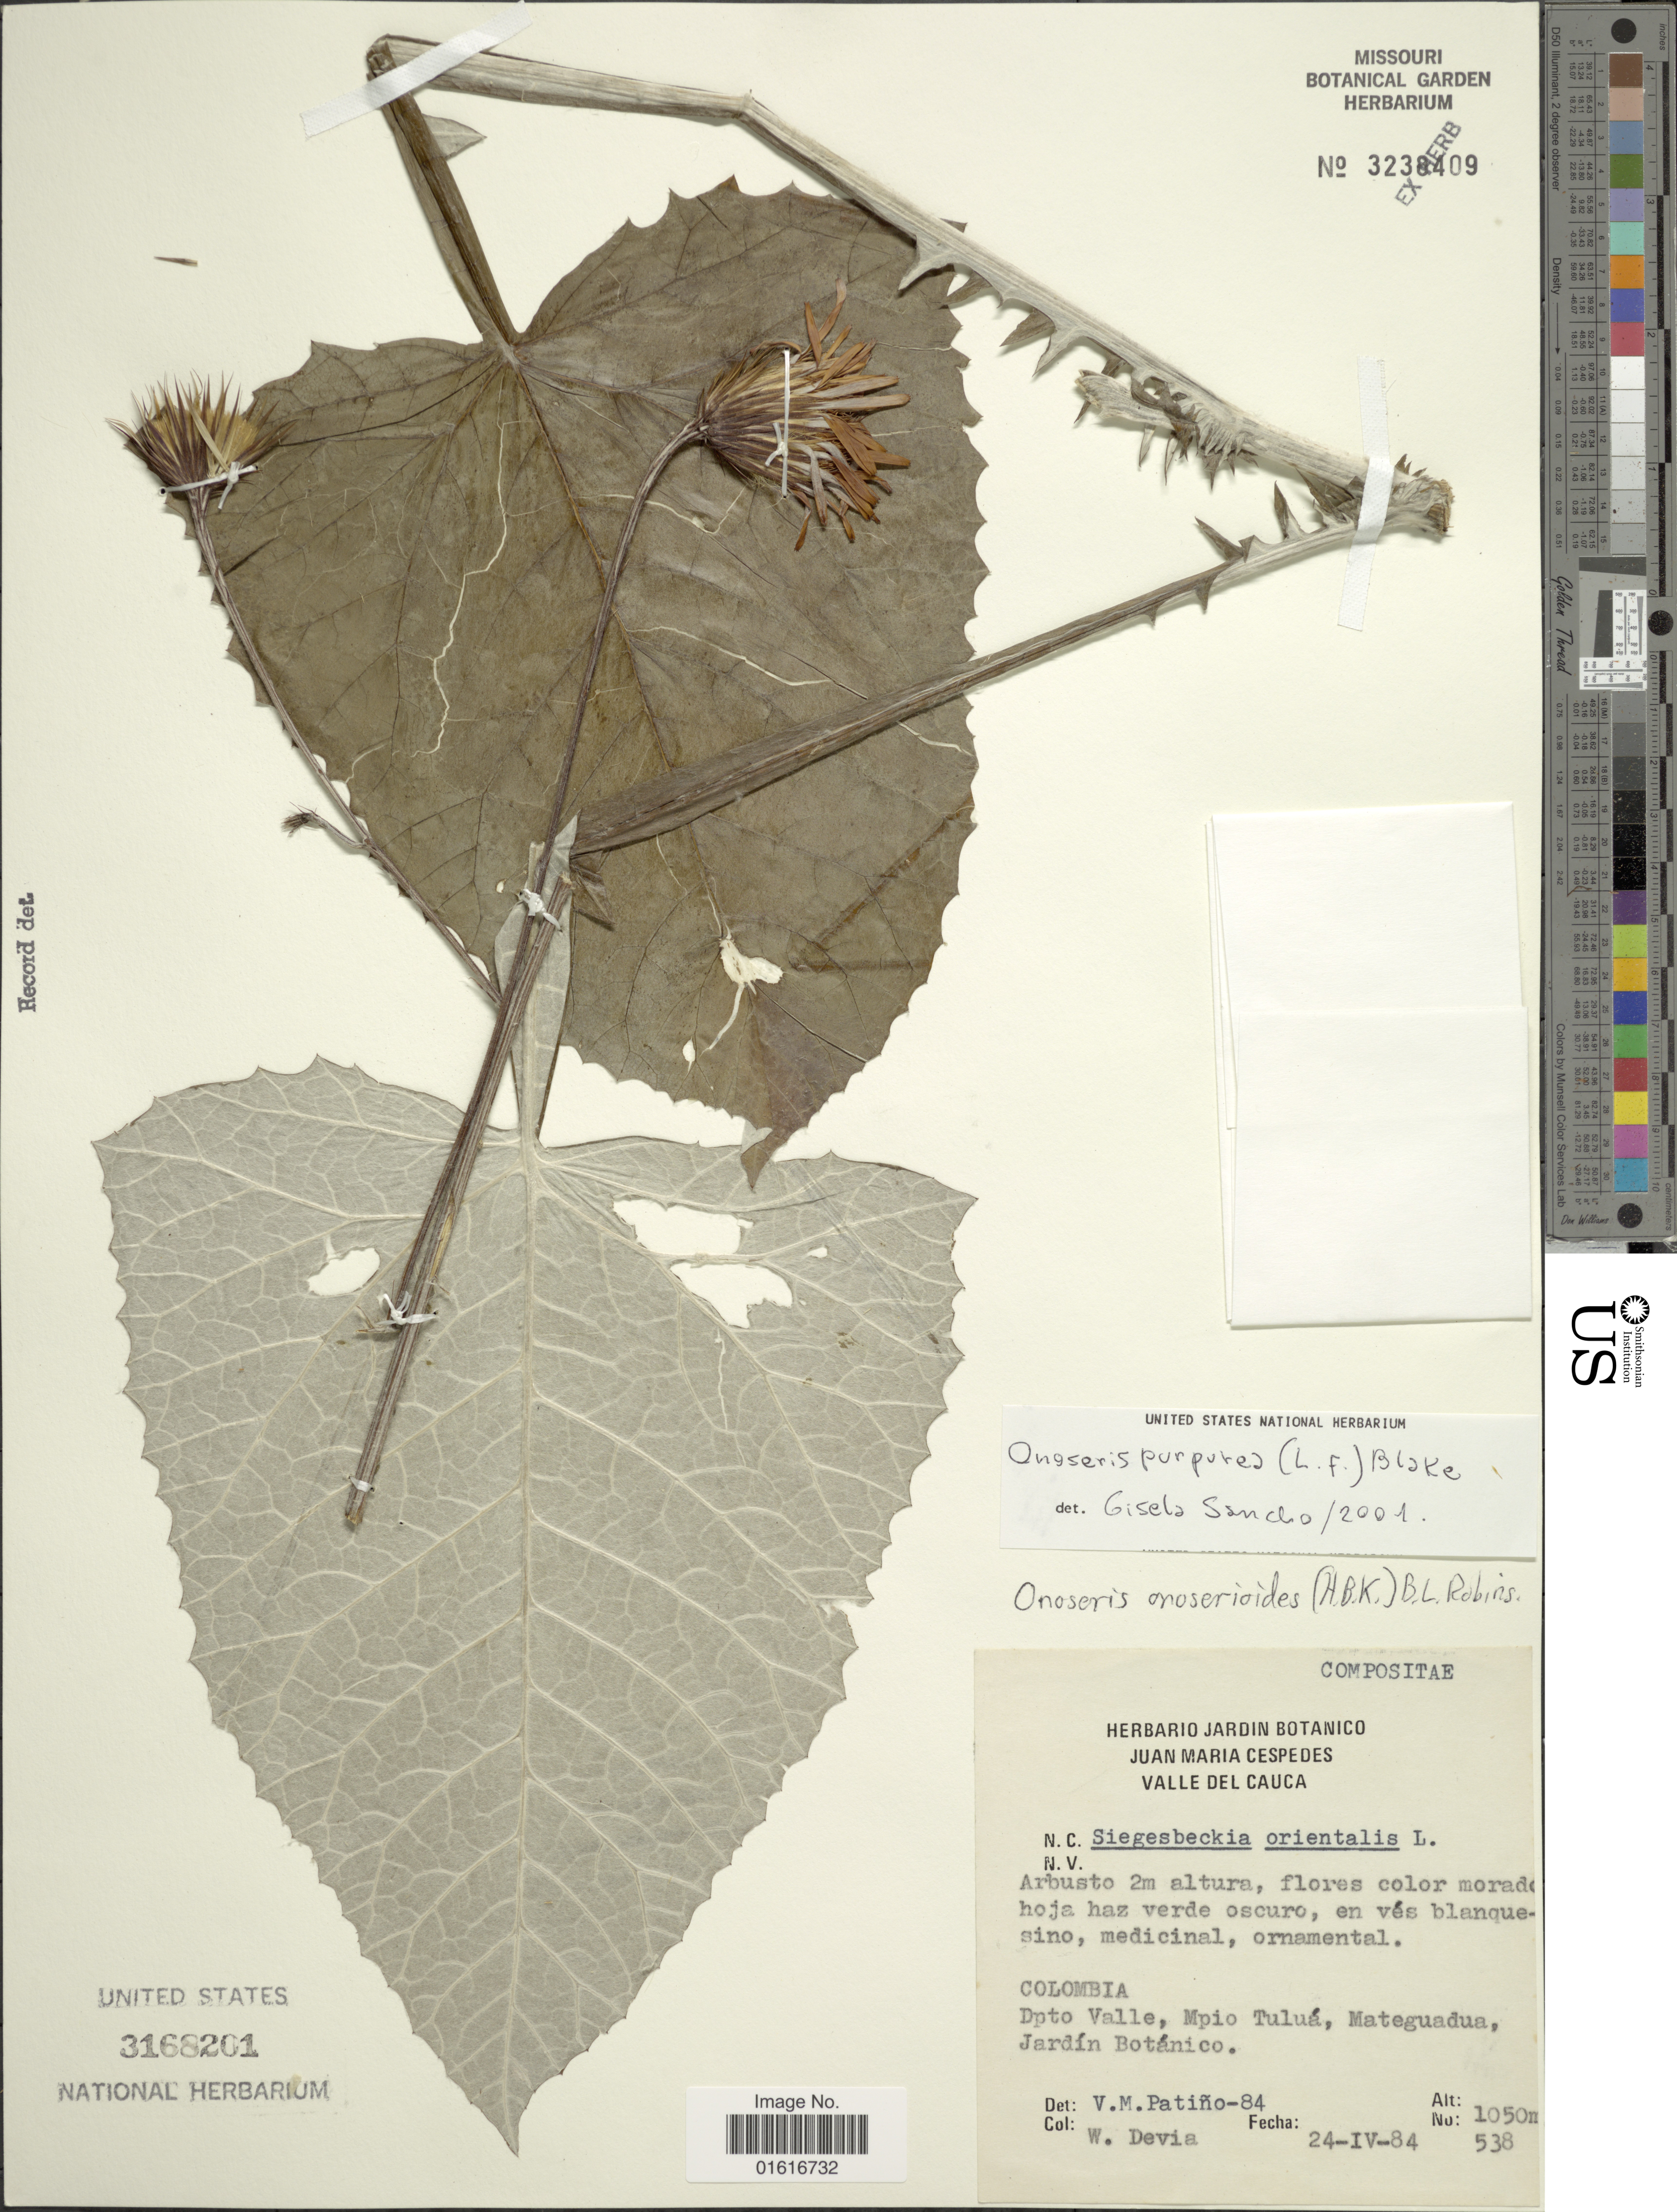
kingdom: Plantae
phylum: Tracheophyta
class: Magnoliopsida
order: Asterales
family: Asteraceae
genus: Onoseris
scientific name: Onoseris purpurea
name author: (L. f.) S.F. Blake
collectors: W. Devia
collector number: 538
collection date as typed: Transcribed d/m/y: 21/4/84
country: Colombia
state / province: Valle del Cauca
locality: Dpto Valle, Mpio Tulua, Mateguadua, jardin Botanico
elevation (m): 1050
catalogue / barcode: US 3168201